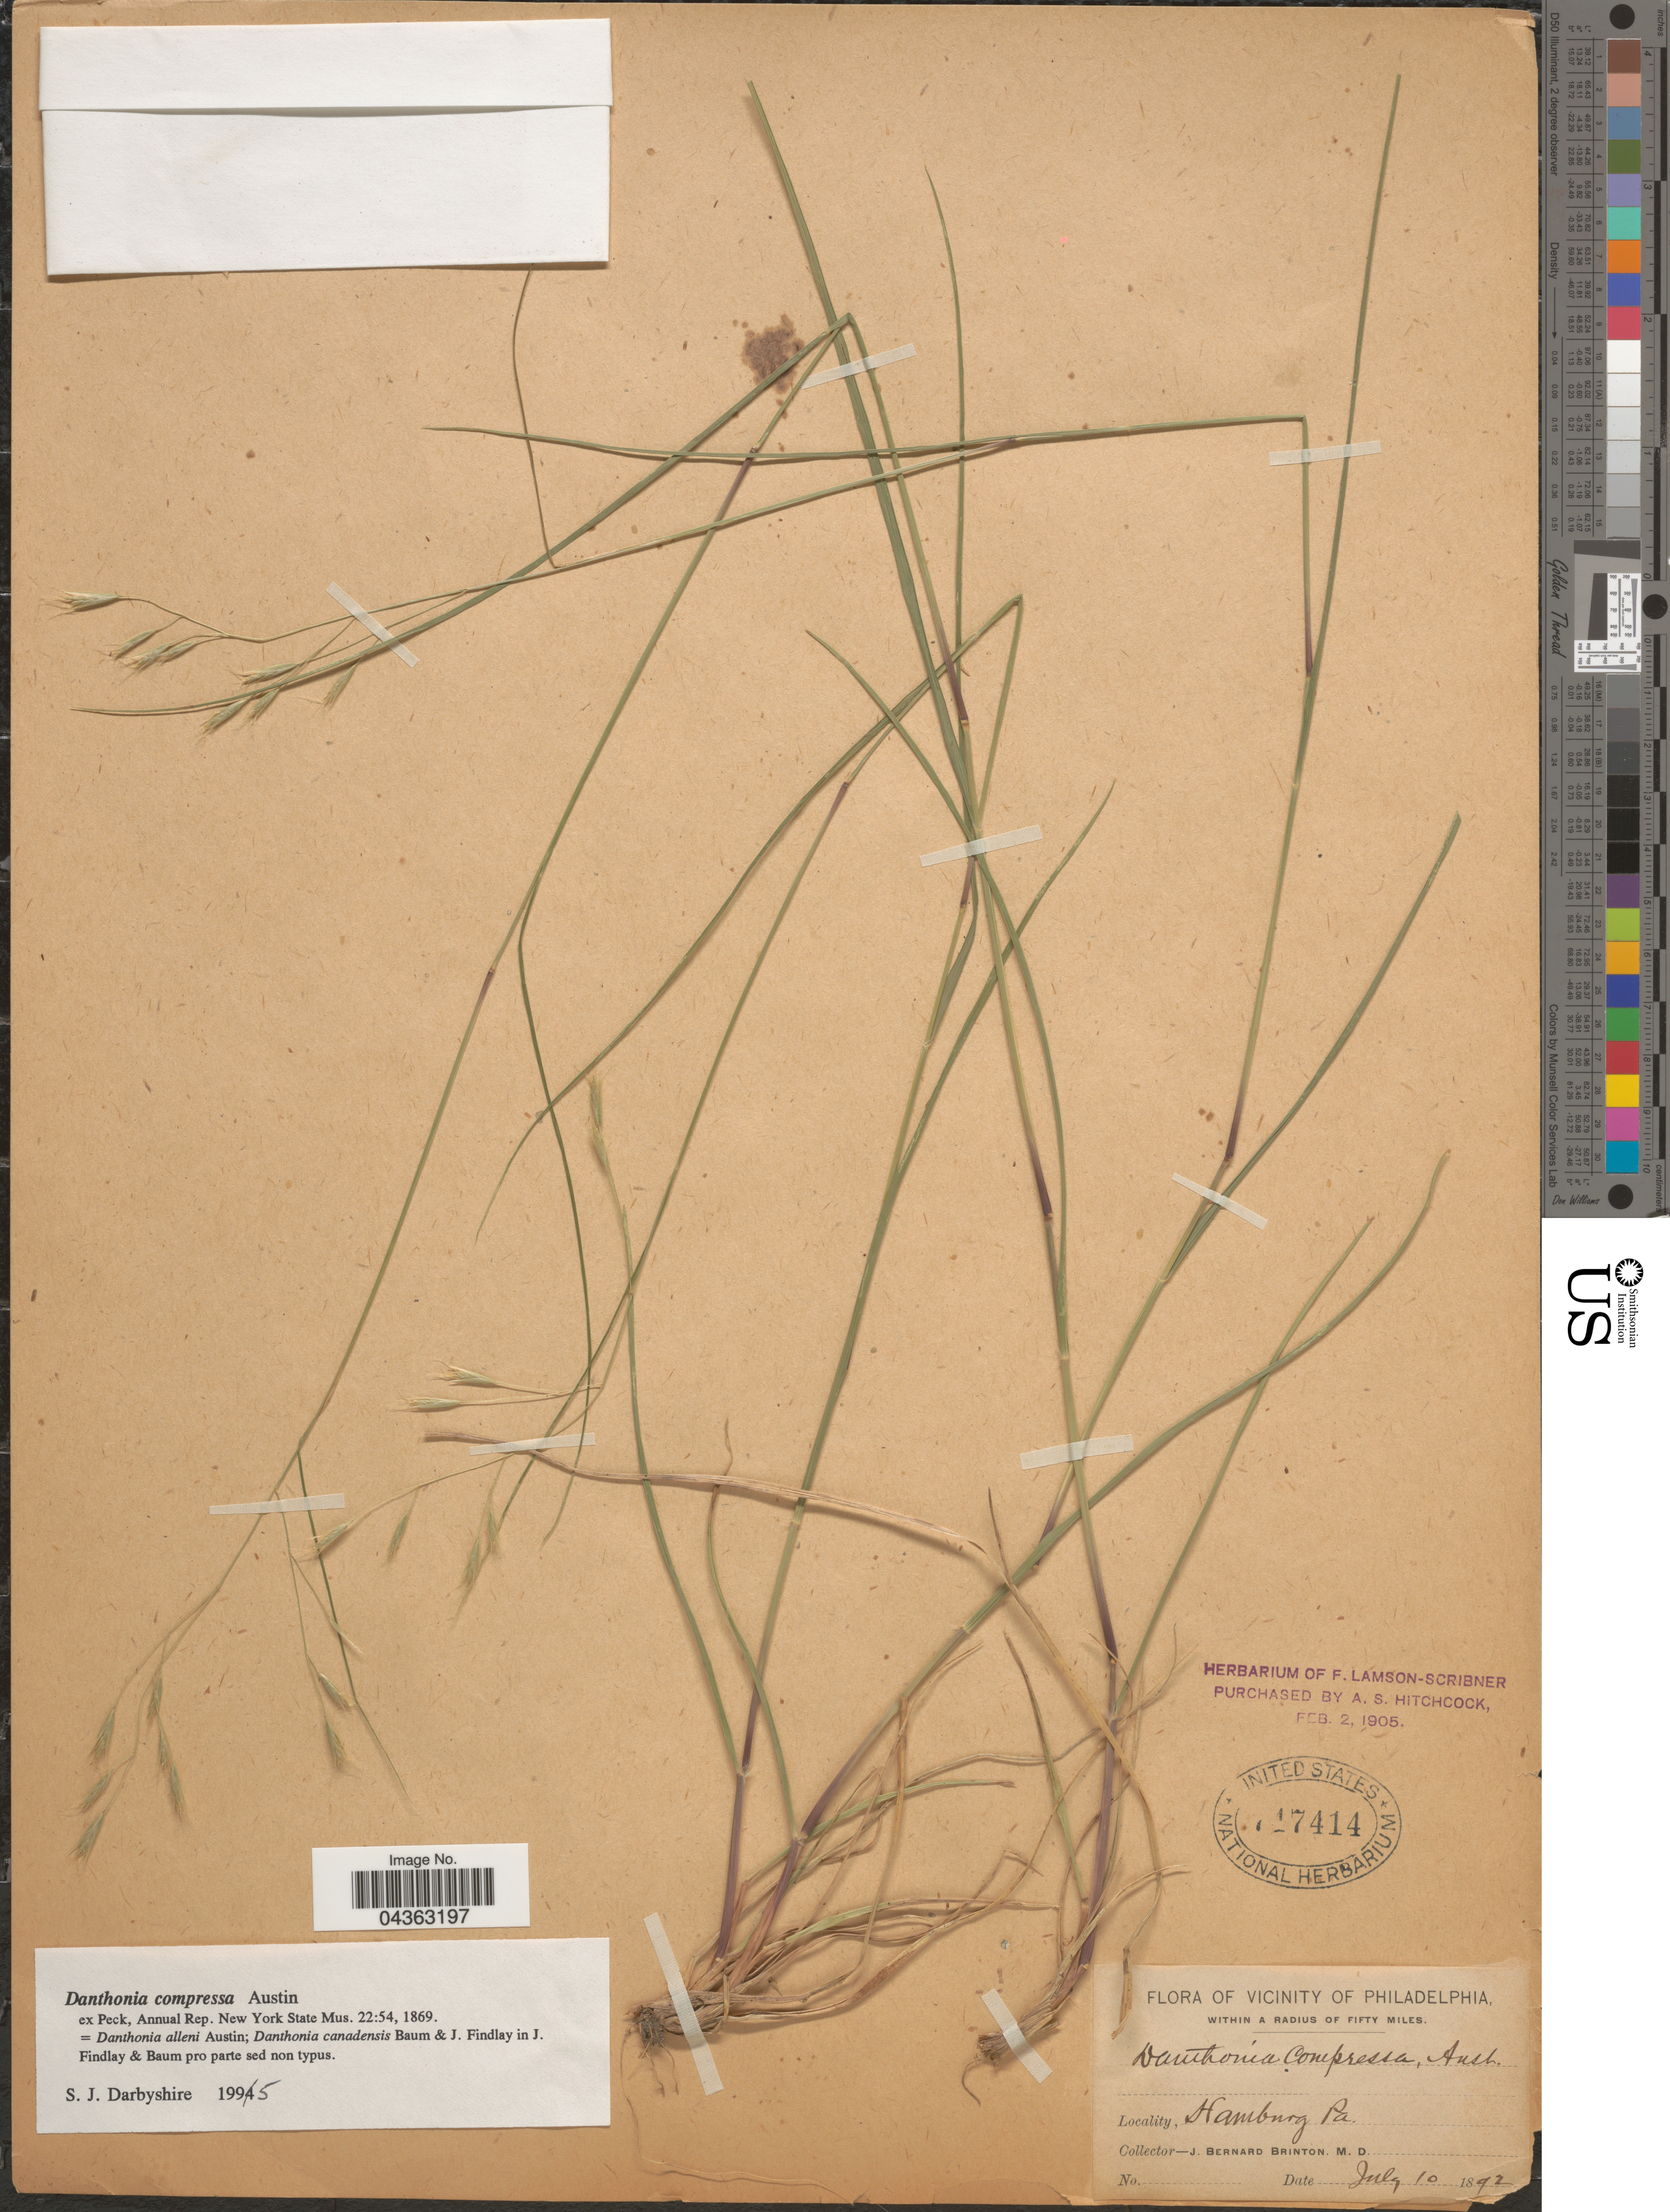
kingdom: Plantae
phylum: Tracheophyta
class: Liliopsida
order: Poales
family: Poaceae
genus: Danthonia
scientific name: Danthonia compressa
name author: Austin in F. Peck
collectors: J. Brinton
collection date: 1892-07-10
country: United States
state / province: Pennsylvania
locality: Vicinity of Philadelphia. Within a radius of fifty miles. Hamburg. Pa.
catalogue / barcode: US 717414